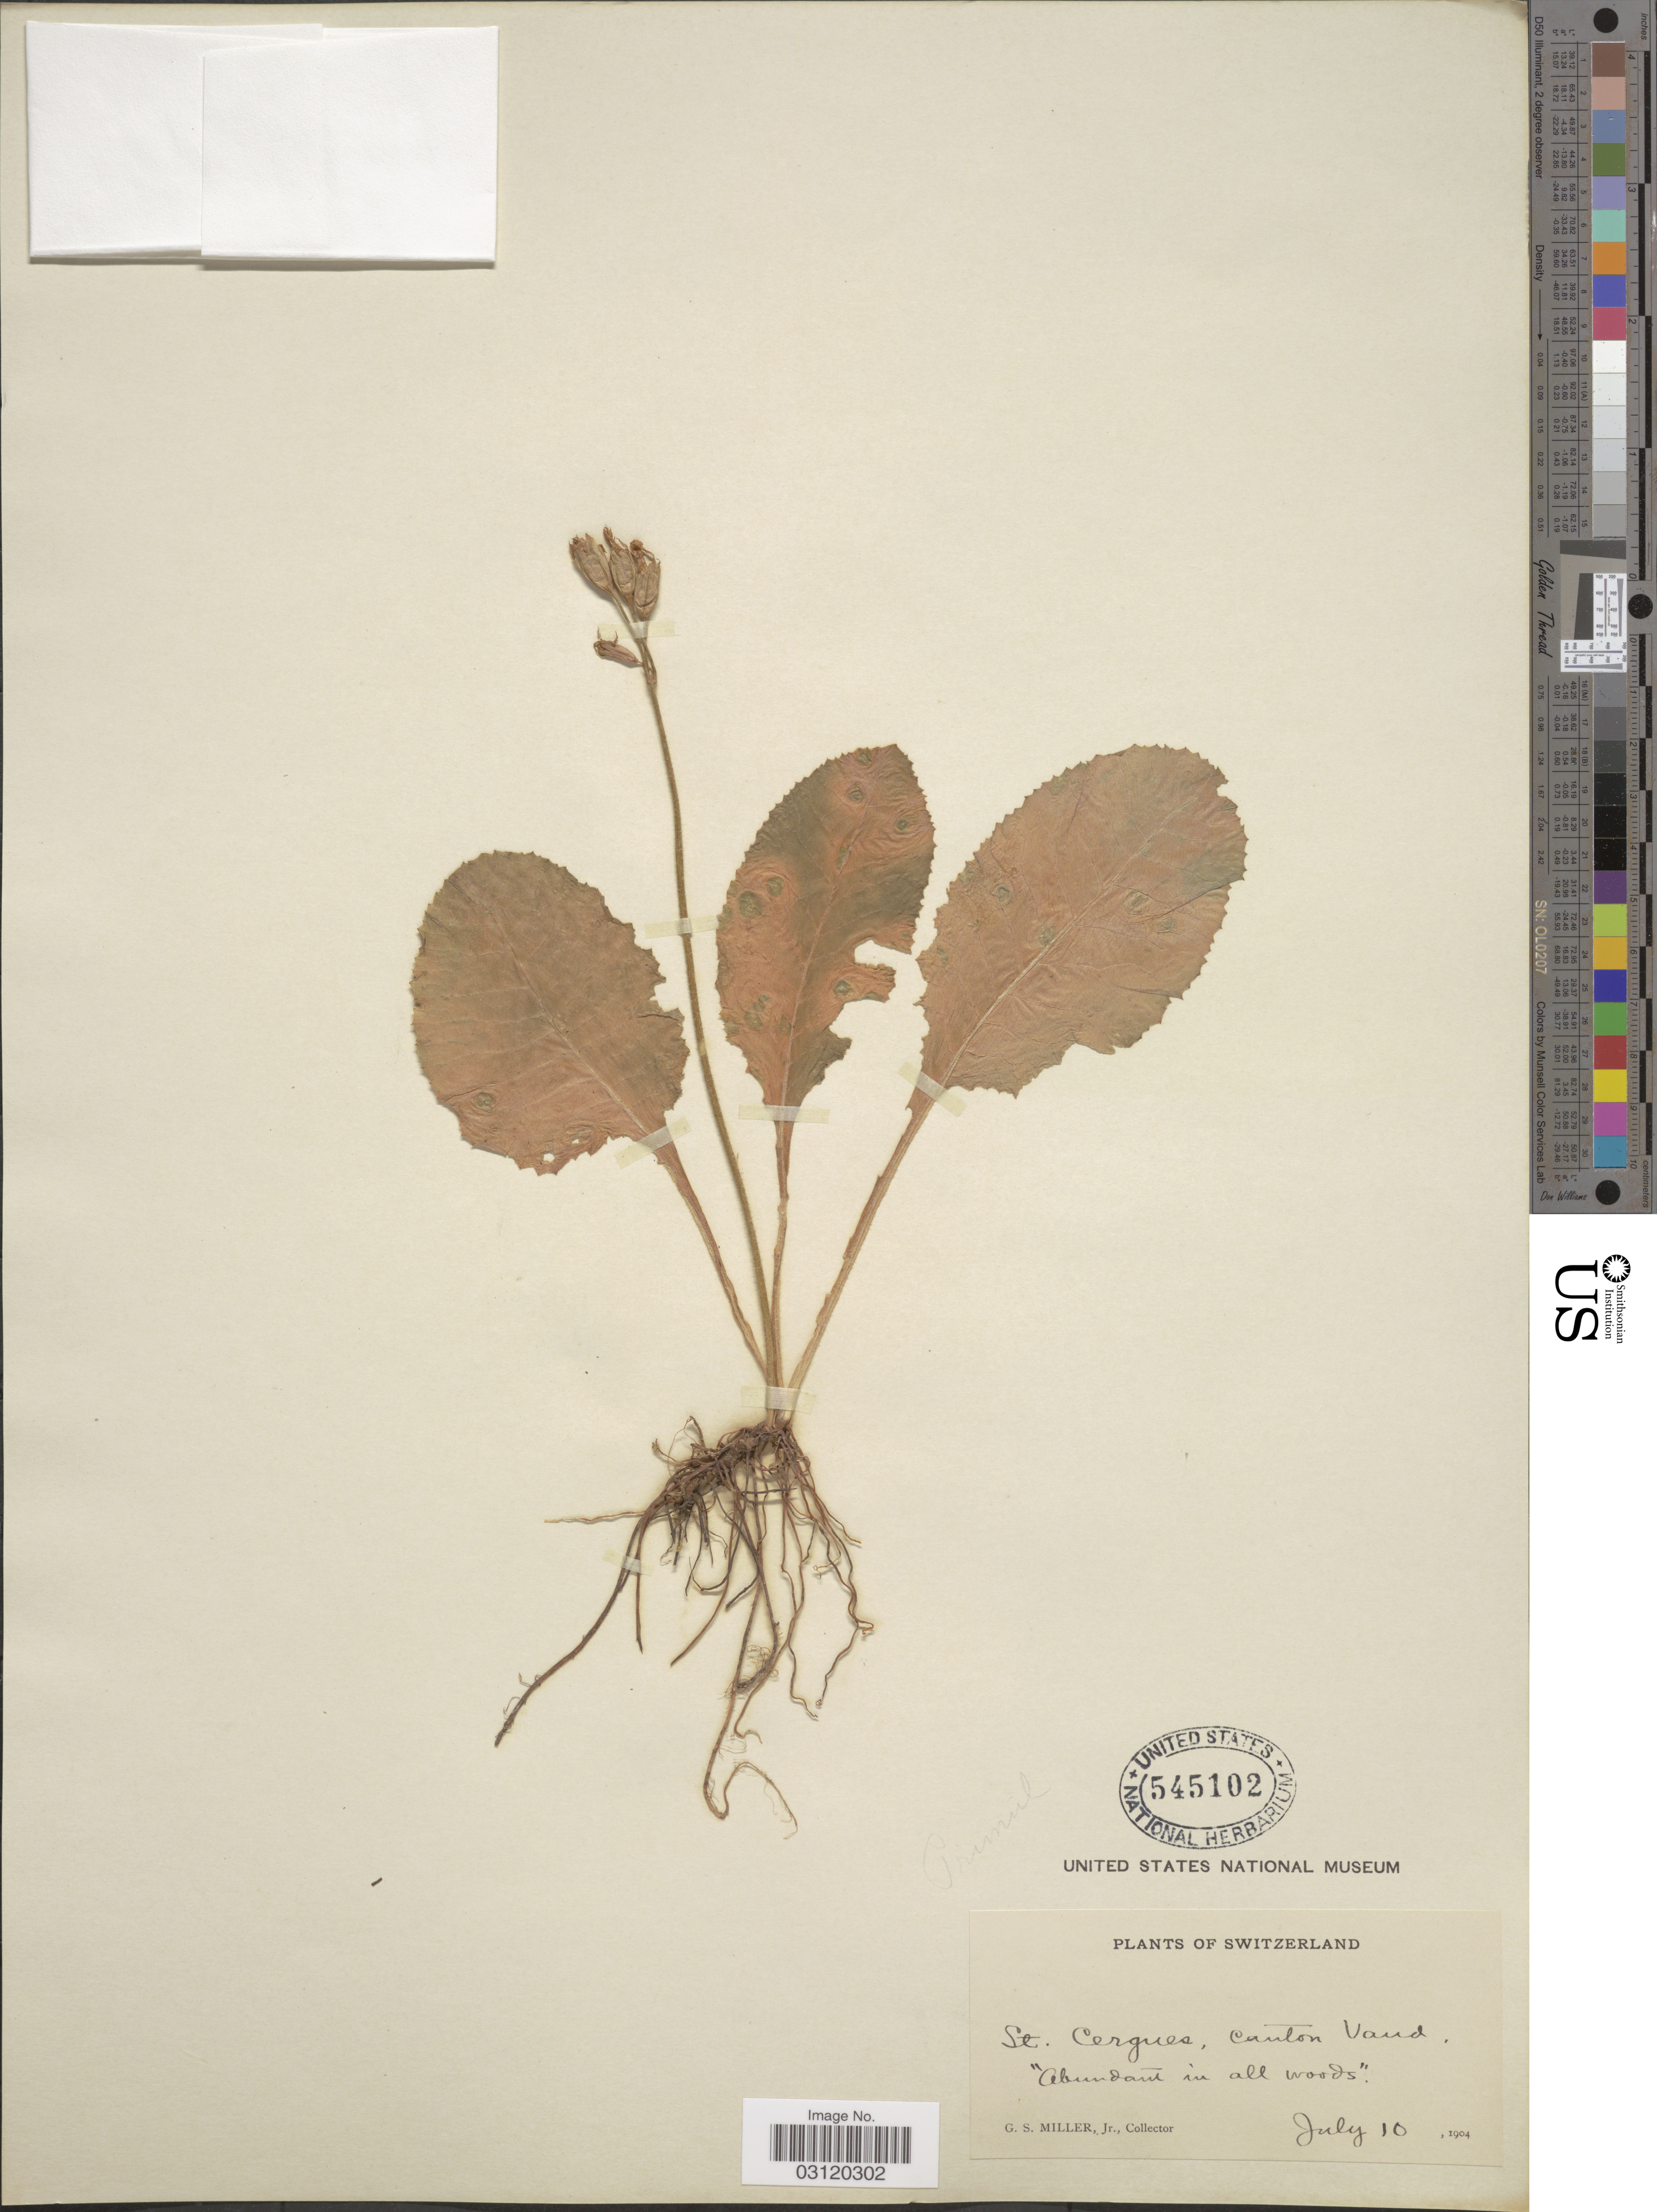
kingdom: Plantae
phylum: Tracheophyta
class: Magnoliopsida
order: Ericales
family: Primulaceae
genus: Primula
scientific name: Primula sp.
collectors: G. S. Miller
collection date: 1904-07-10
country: Switzerland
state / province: Vaud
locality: St. Cergues, canton Vaud.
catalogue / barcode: US 545102